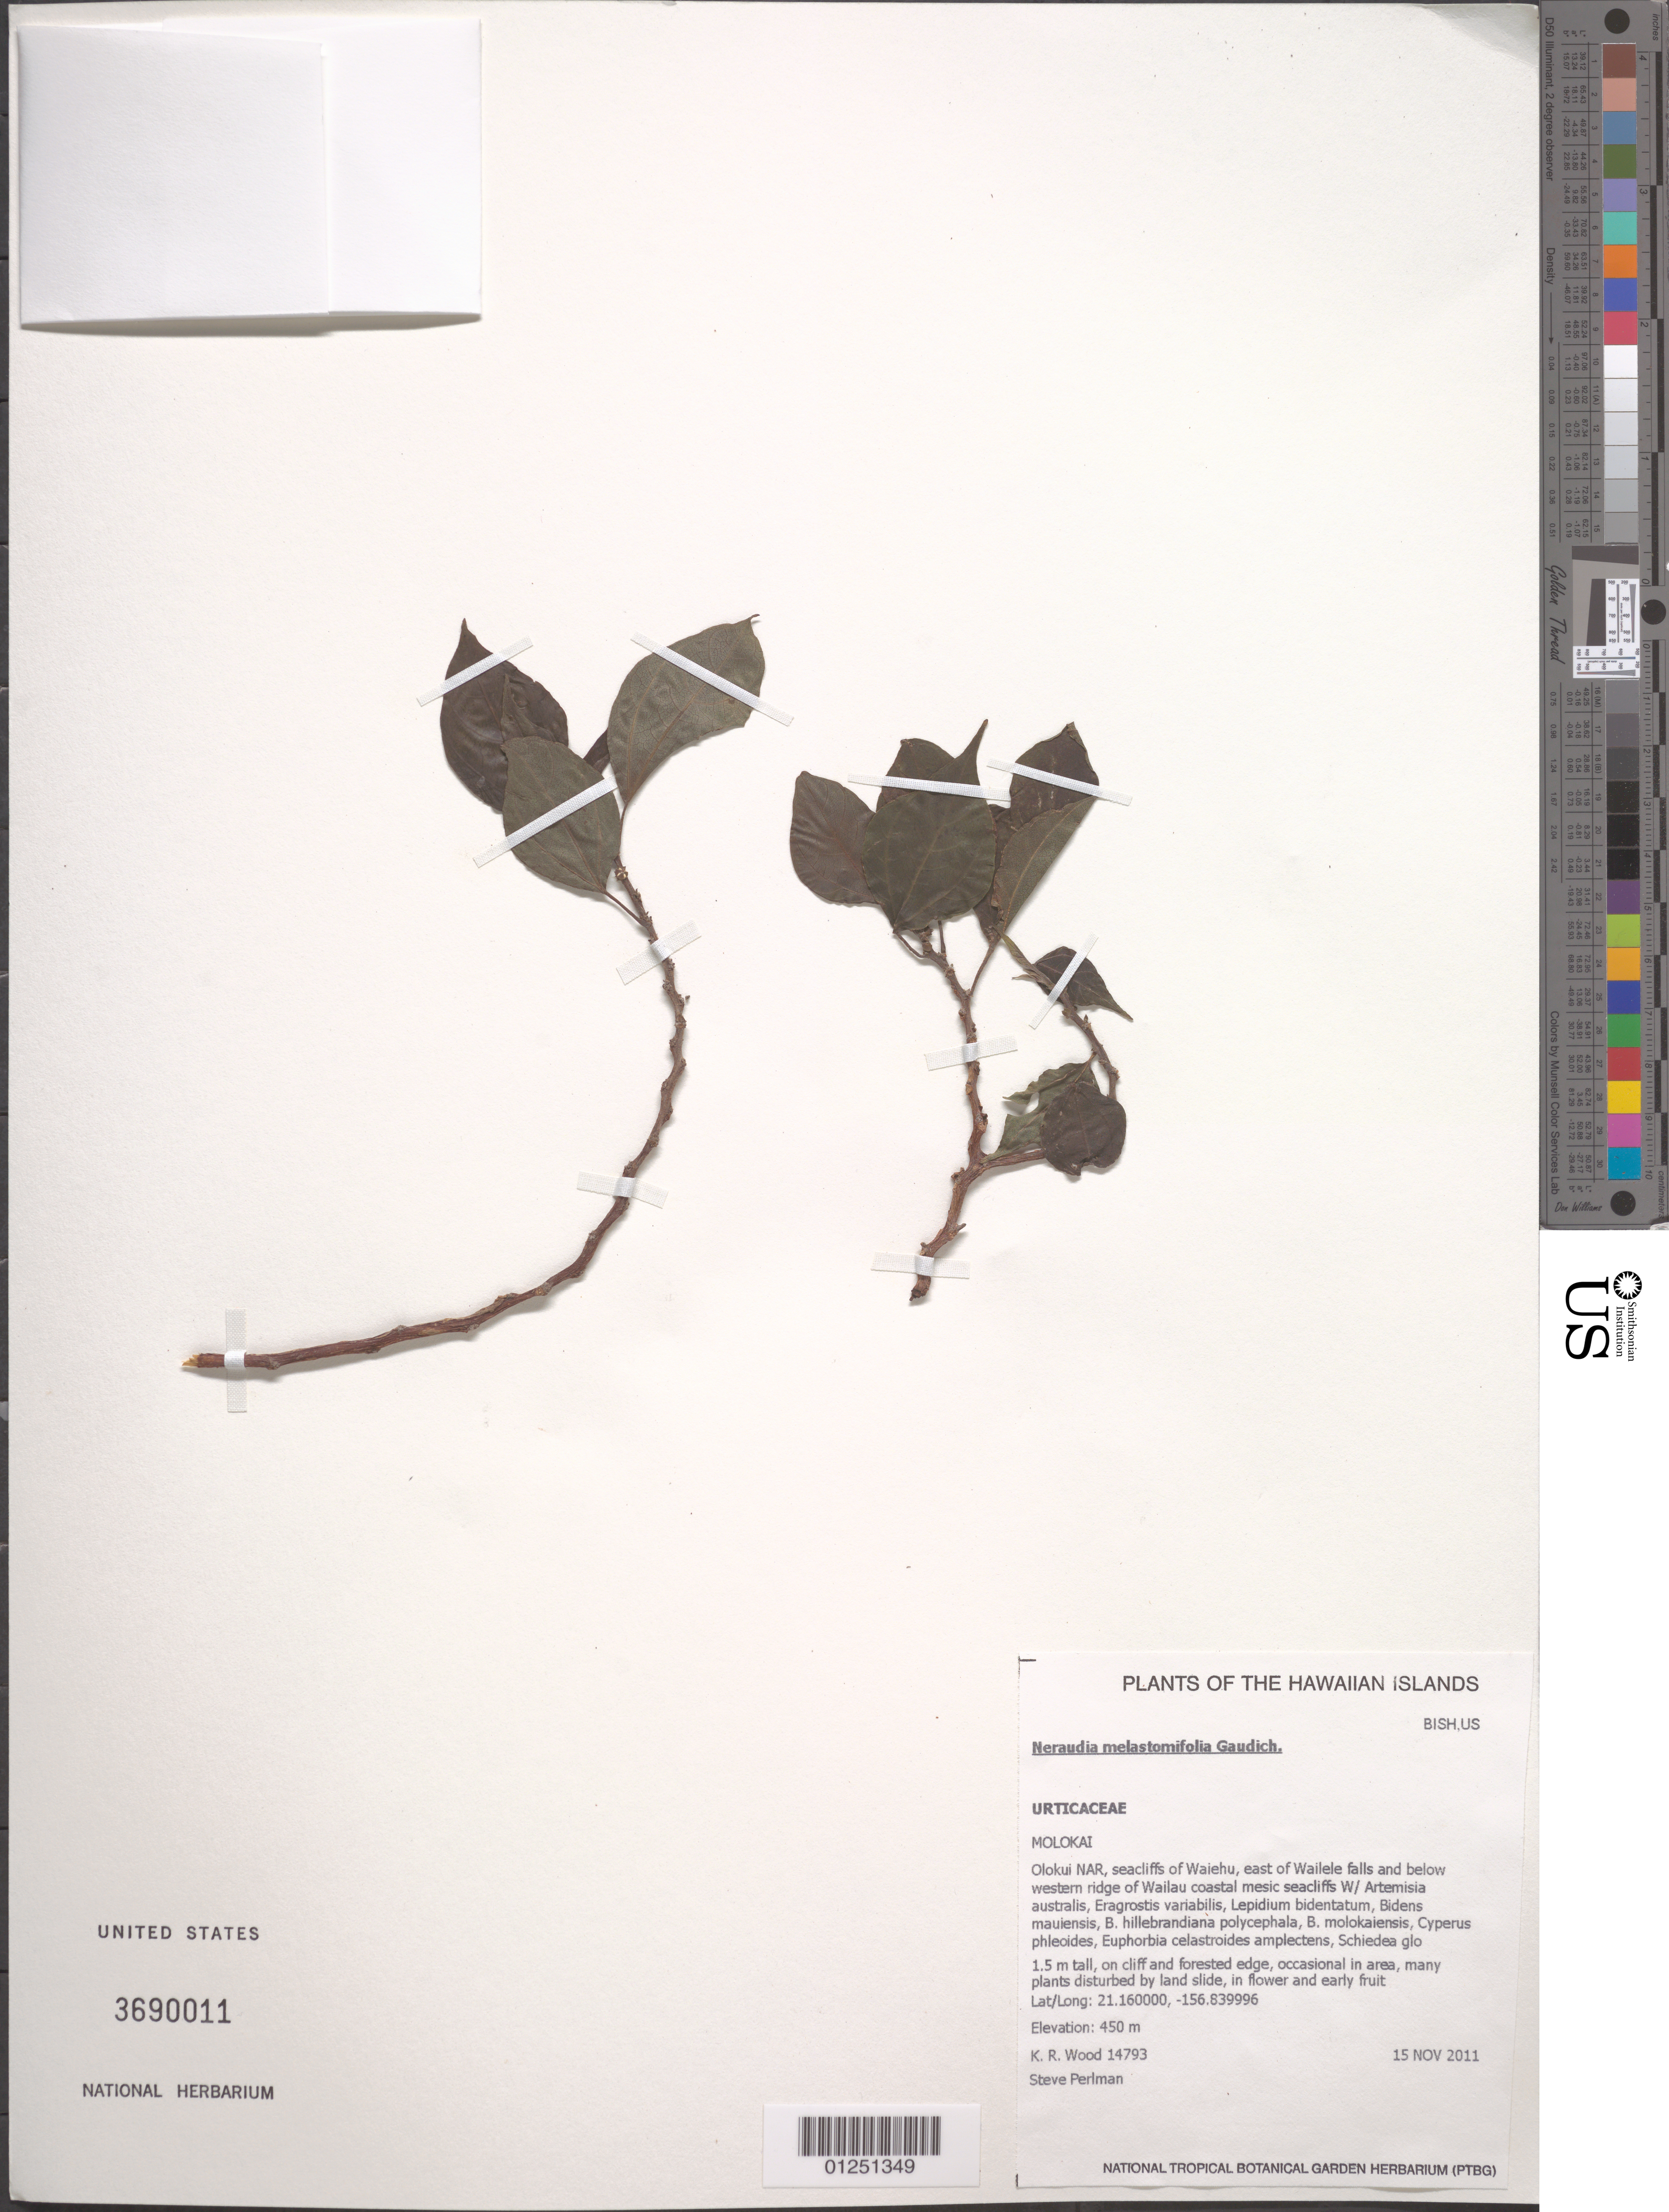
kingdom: Plantae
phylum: Tracheophyta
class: Magnoliopsida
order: Rosales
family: Urticaceae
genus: Neraudia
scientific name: Neraudia melastomifolia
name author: Gaudich.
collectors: K. R. Wood & S. P. Perlman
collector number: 14793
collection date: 2011-11-15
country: United States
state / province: Hawaii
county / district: Maui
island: Moloka'i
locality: Olokui NAR, seacliffs of Waiehu, east of Wailele falls and below western ridge of Wailau.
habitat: Coastal mesic seacliffs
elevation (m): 450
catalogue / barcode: US 3690011